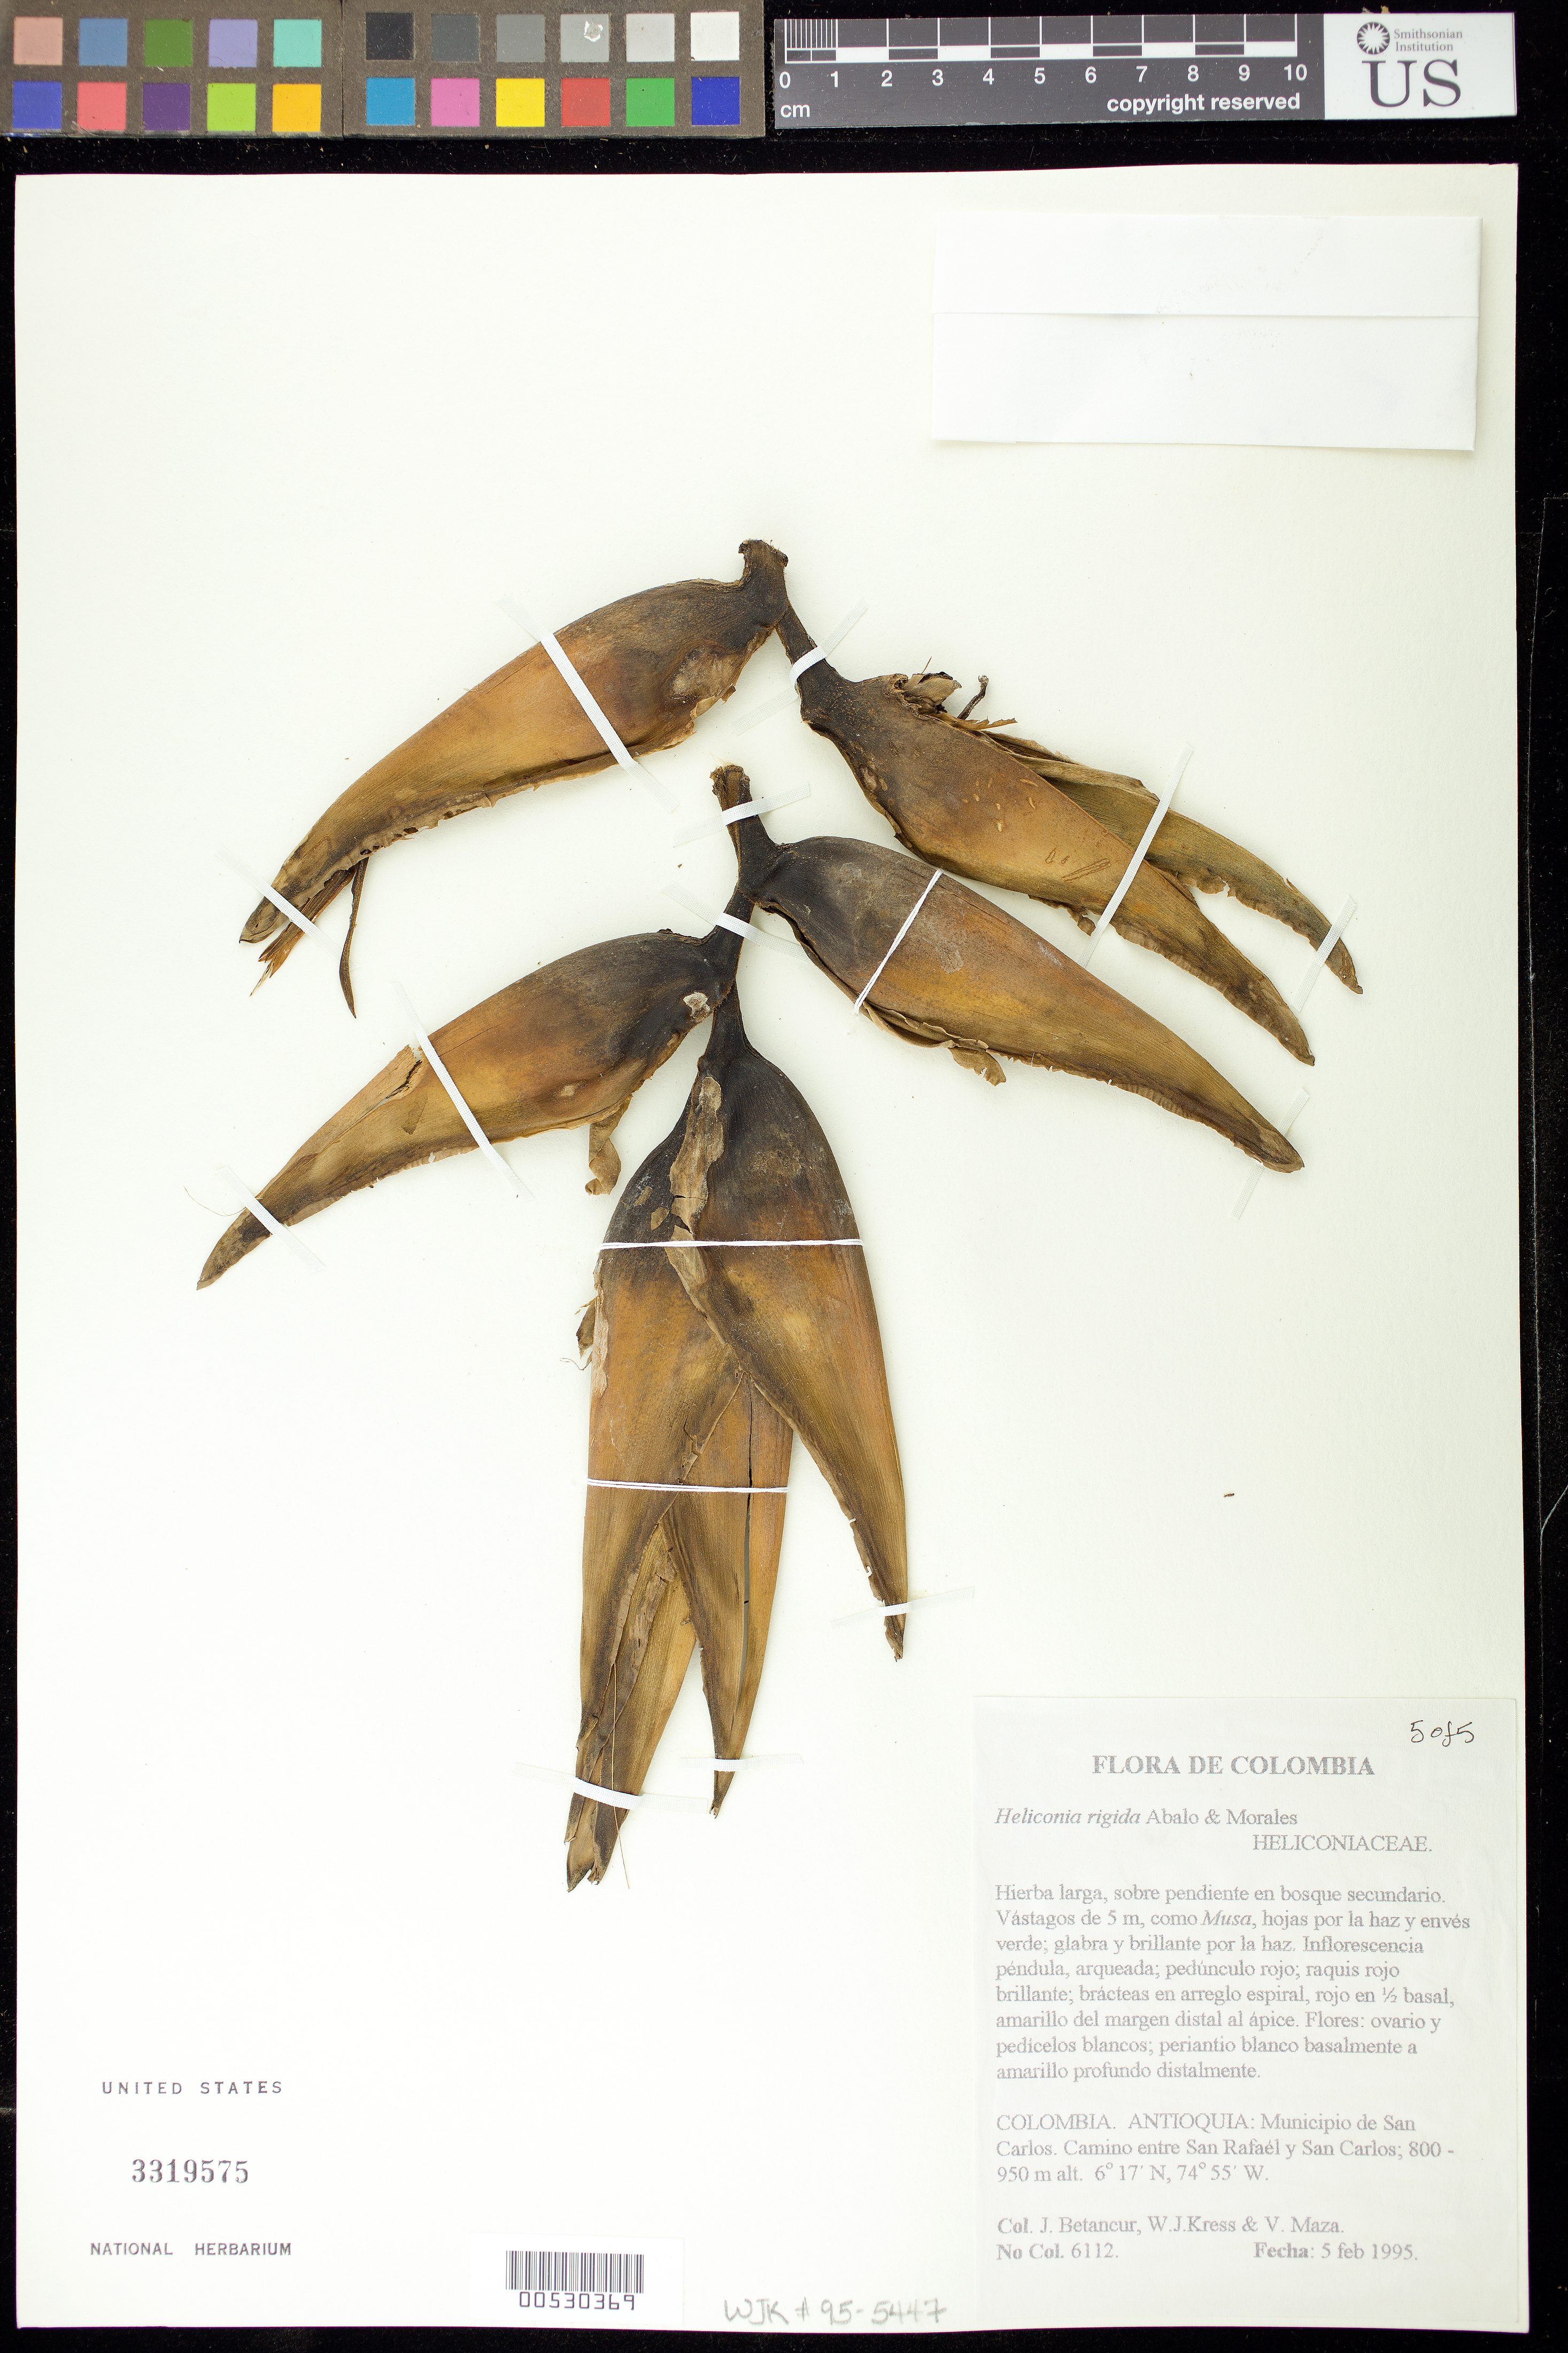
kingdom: Plantae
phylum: Tracheophyta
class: Liliopsida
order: Zingiberales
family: Heliconiaceae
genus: Heliconia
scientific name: Heliconia rigida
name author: Abalo & G. Morales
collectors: J. C. Betancur, W. J. Kress & V. Maza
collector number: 6112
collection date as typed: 05 Feb 1995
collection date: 1995-02-05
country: Colombia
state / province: Antioquia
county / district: San Carlos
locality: Road between San Rafael and San Carlos, km from San Rafael.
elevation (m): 800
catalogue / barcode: US 3319575